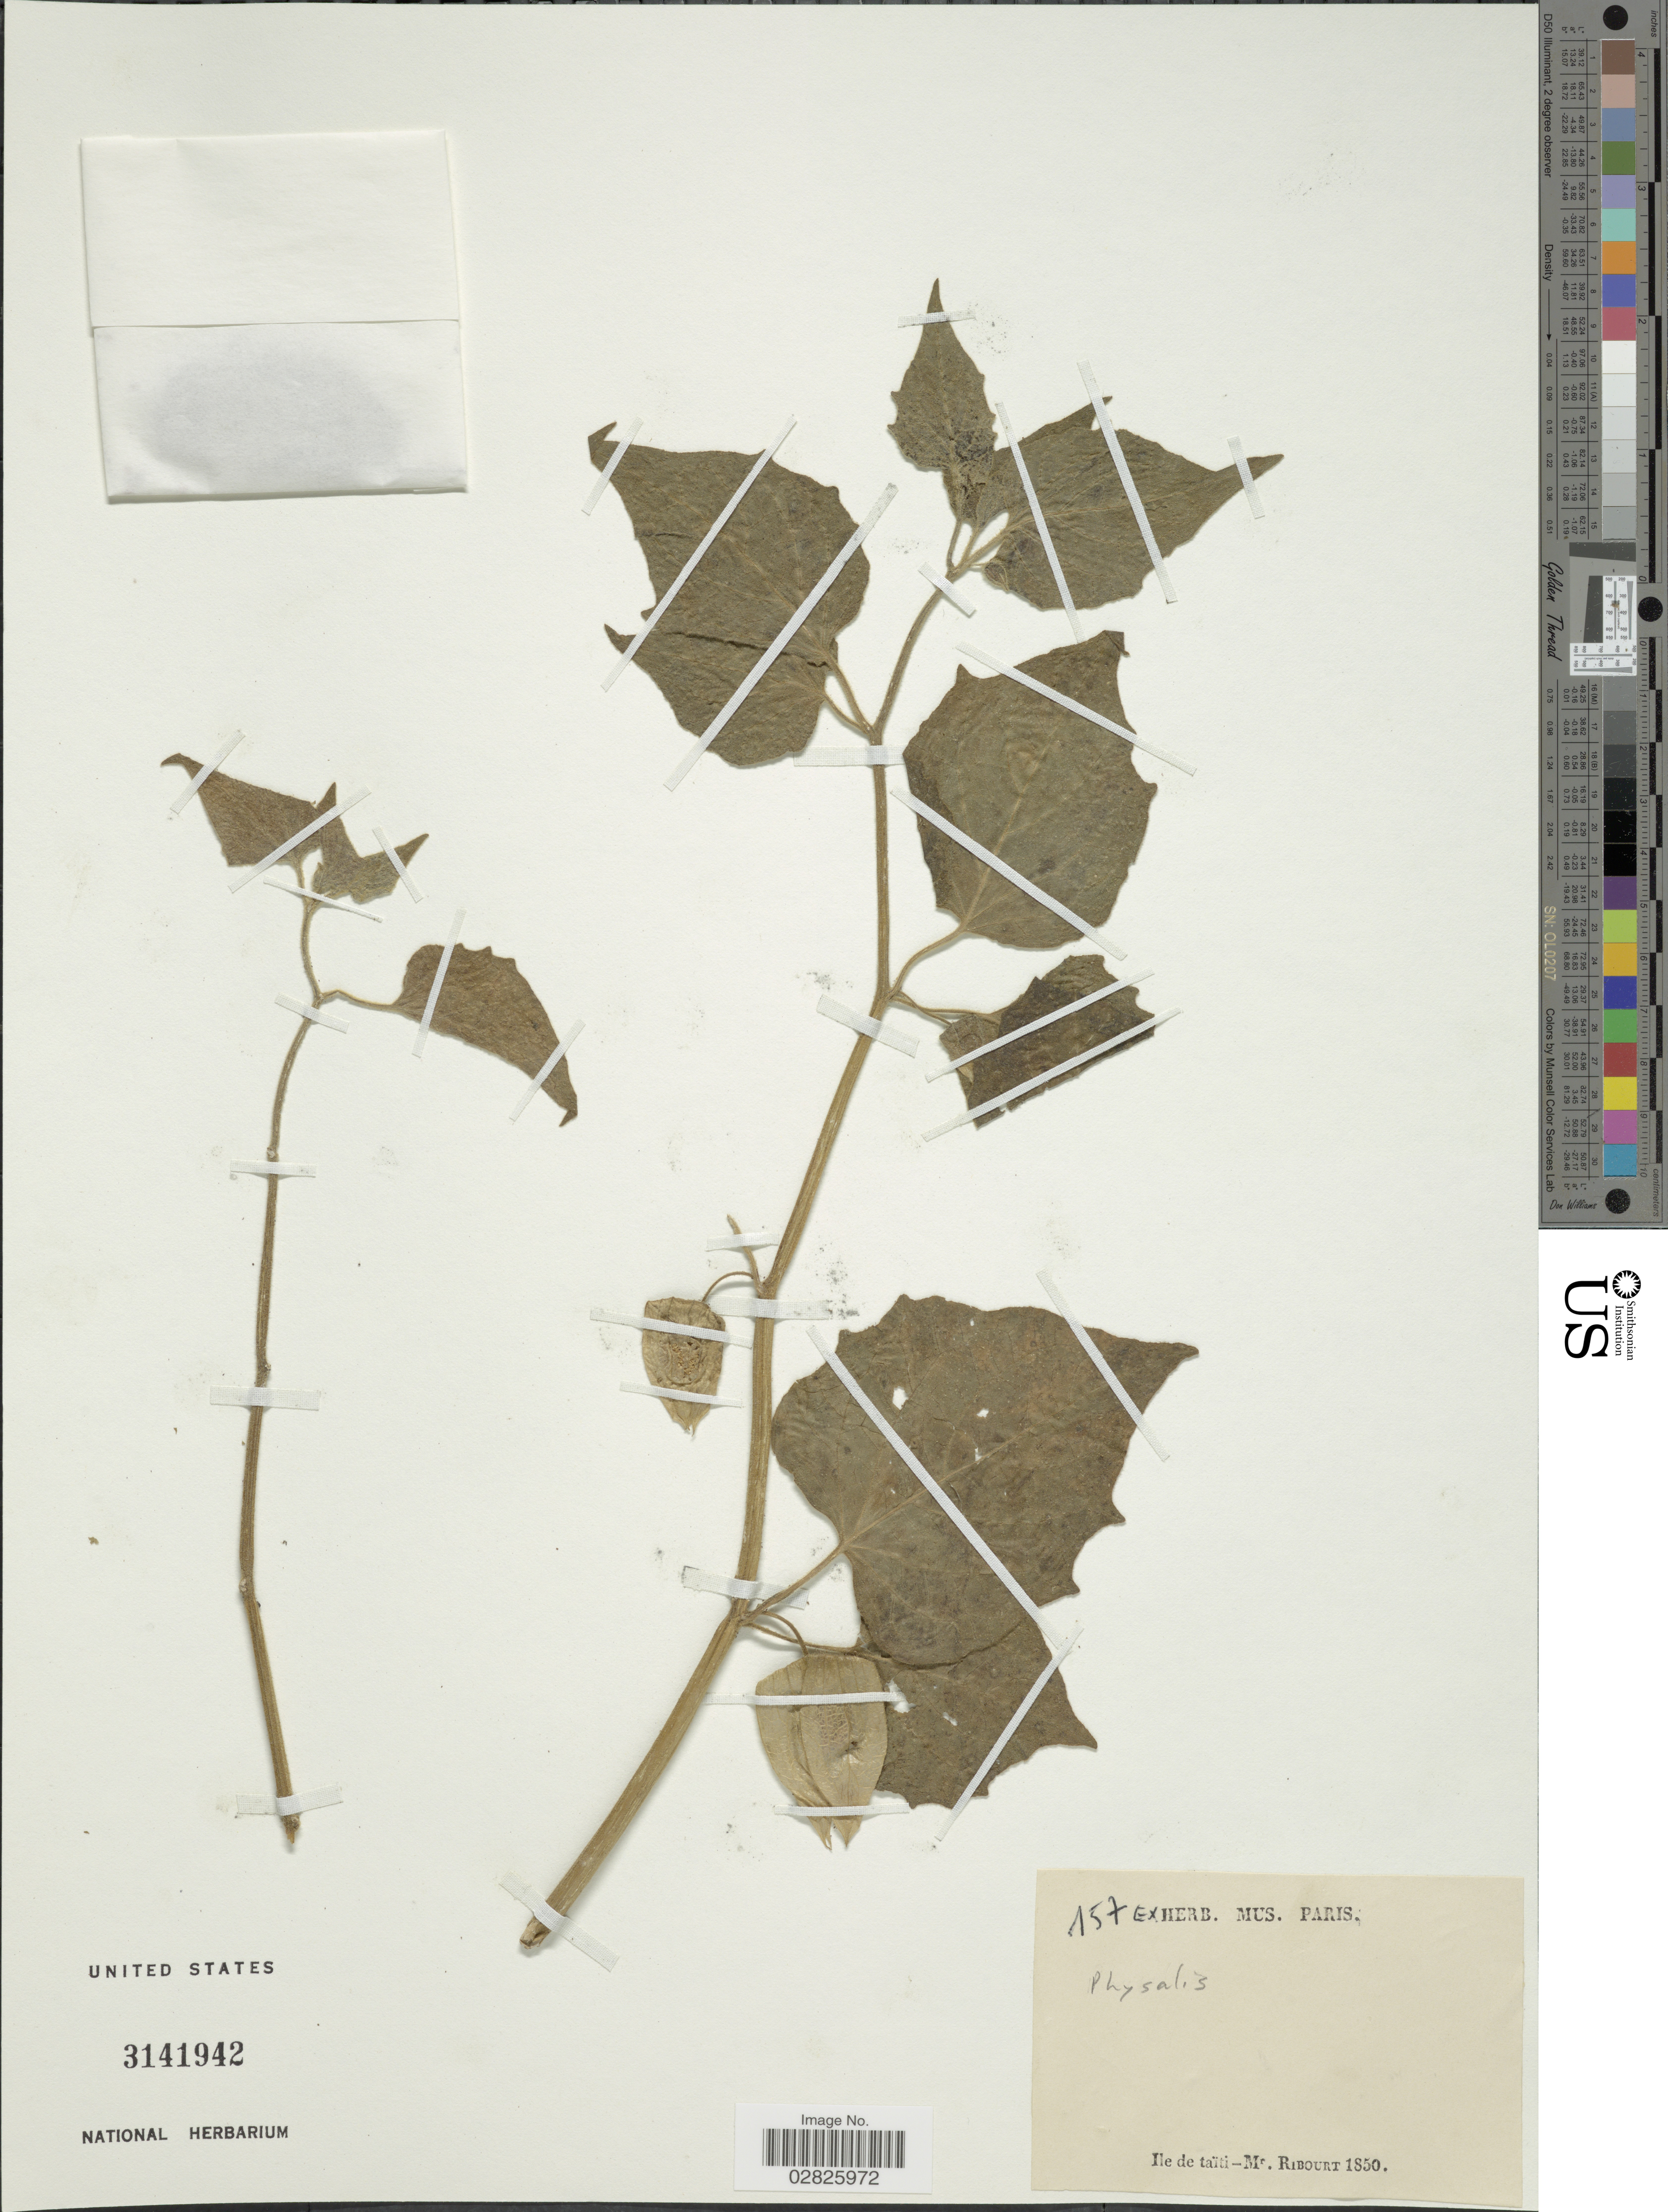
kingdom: Plantae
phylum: Tracheophyta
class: Magnoliopsida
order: Solanales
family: Solanaceae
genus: Physalis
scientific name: Physalis sp.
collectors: -. Ribourt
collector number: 157?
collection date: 1850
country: French Polynesia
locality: Ile de taïti.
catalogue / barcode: US 3141942